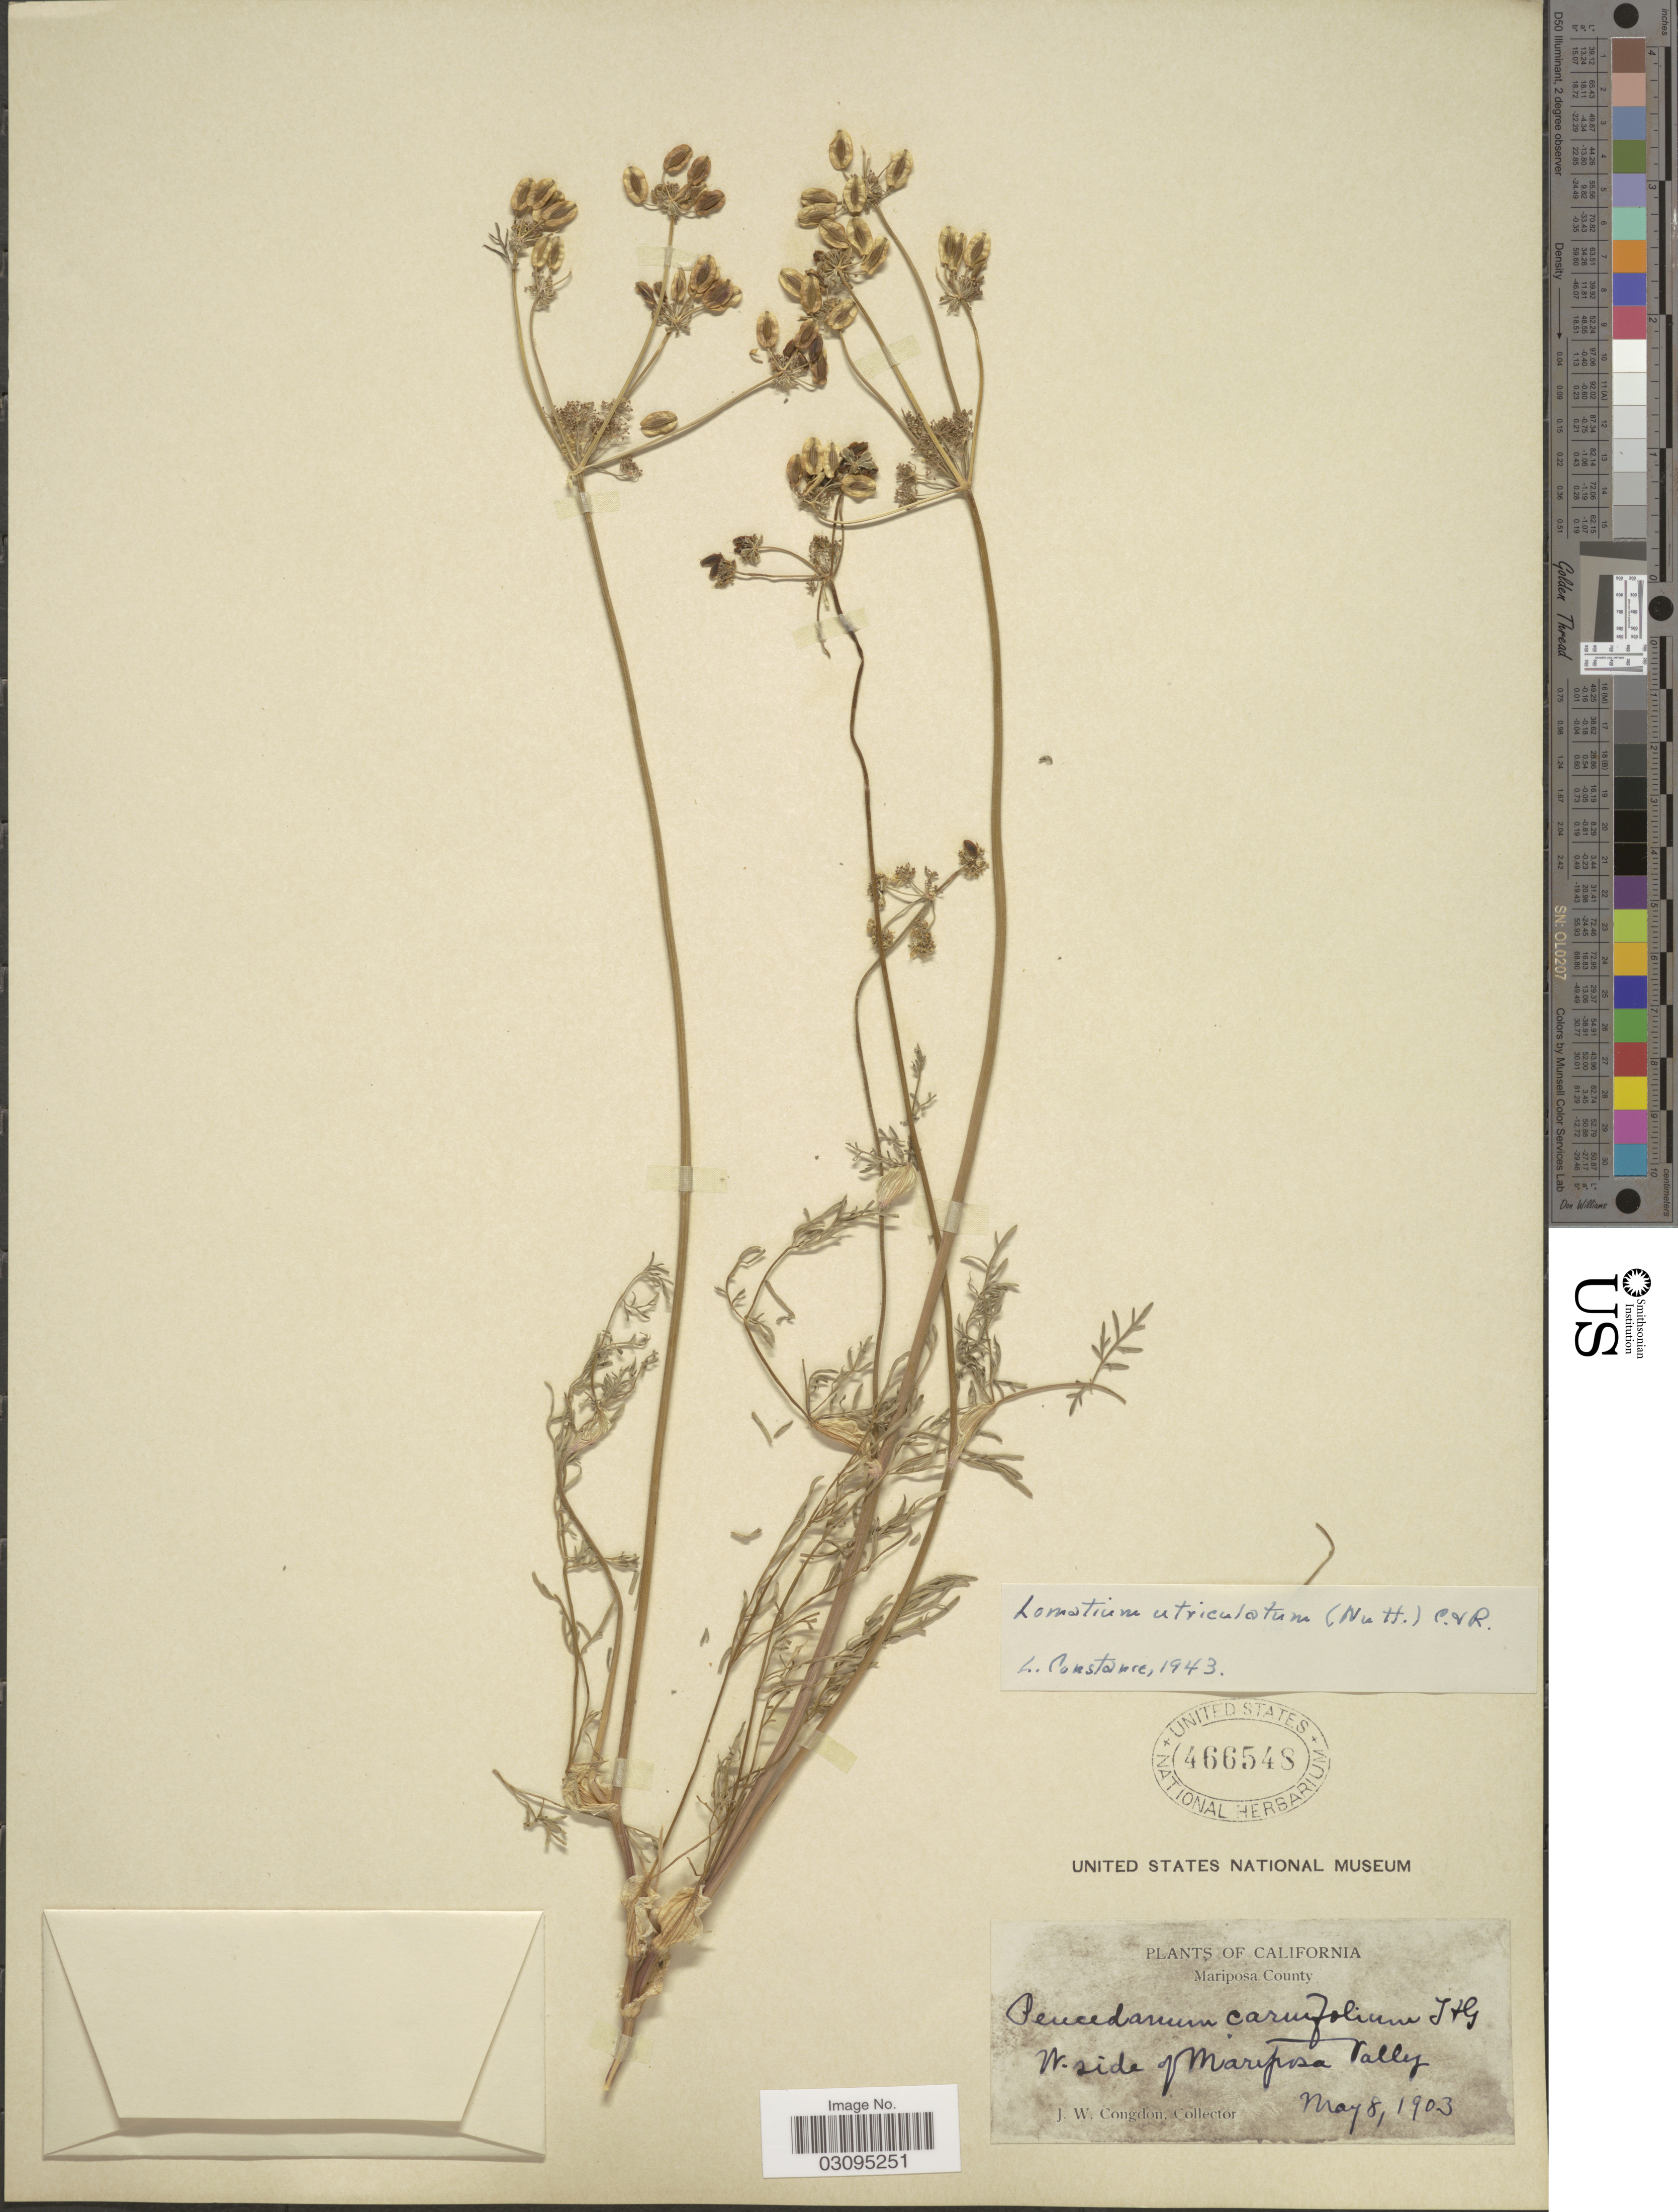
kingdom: Plantae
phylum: Tracheophyta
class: Magnoliopsida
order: Apiales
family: Apiaceae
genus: Lomatium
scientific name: Lomatium utriculatum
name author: (Nutt. ex Torr. & A. Gray) J.M. Coult. & Rose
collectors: J. W. Congdon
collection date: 1903-05-08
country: United States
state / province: California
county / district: Mariposa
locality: Mariposa County, W. side of Mariposa Valley.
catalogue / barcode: US 466548